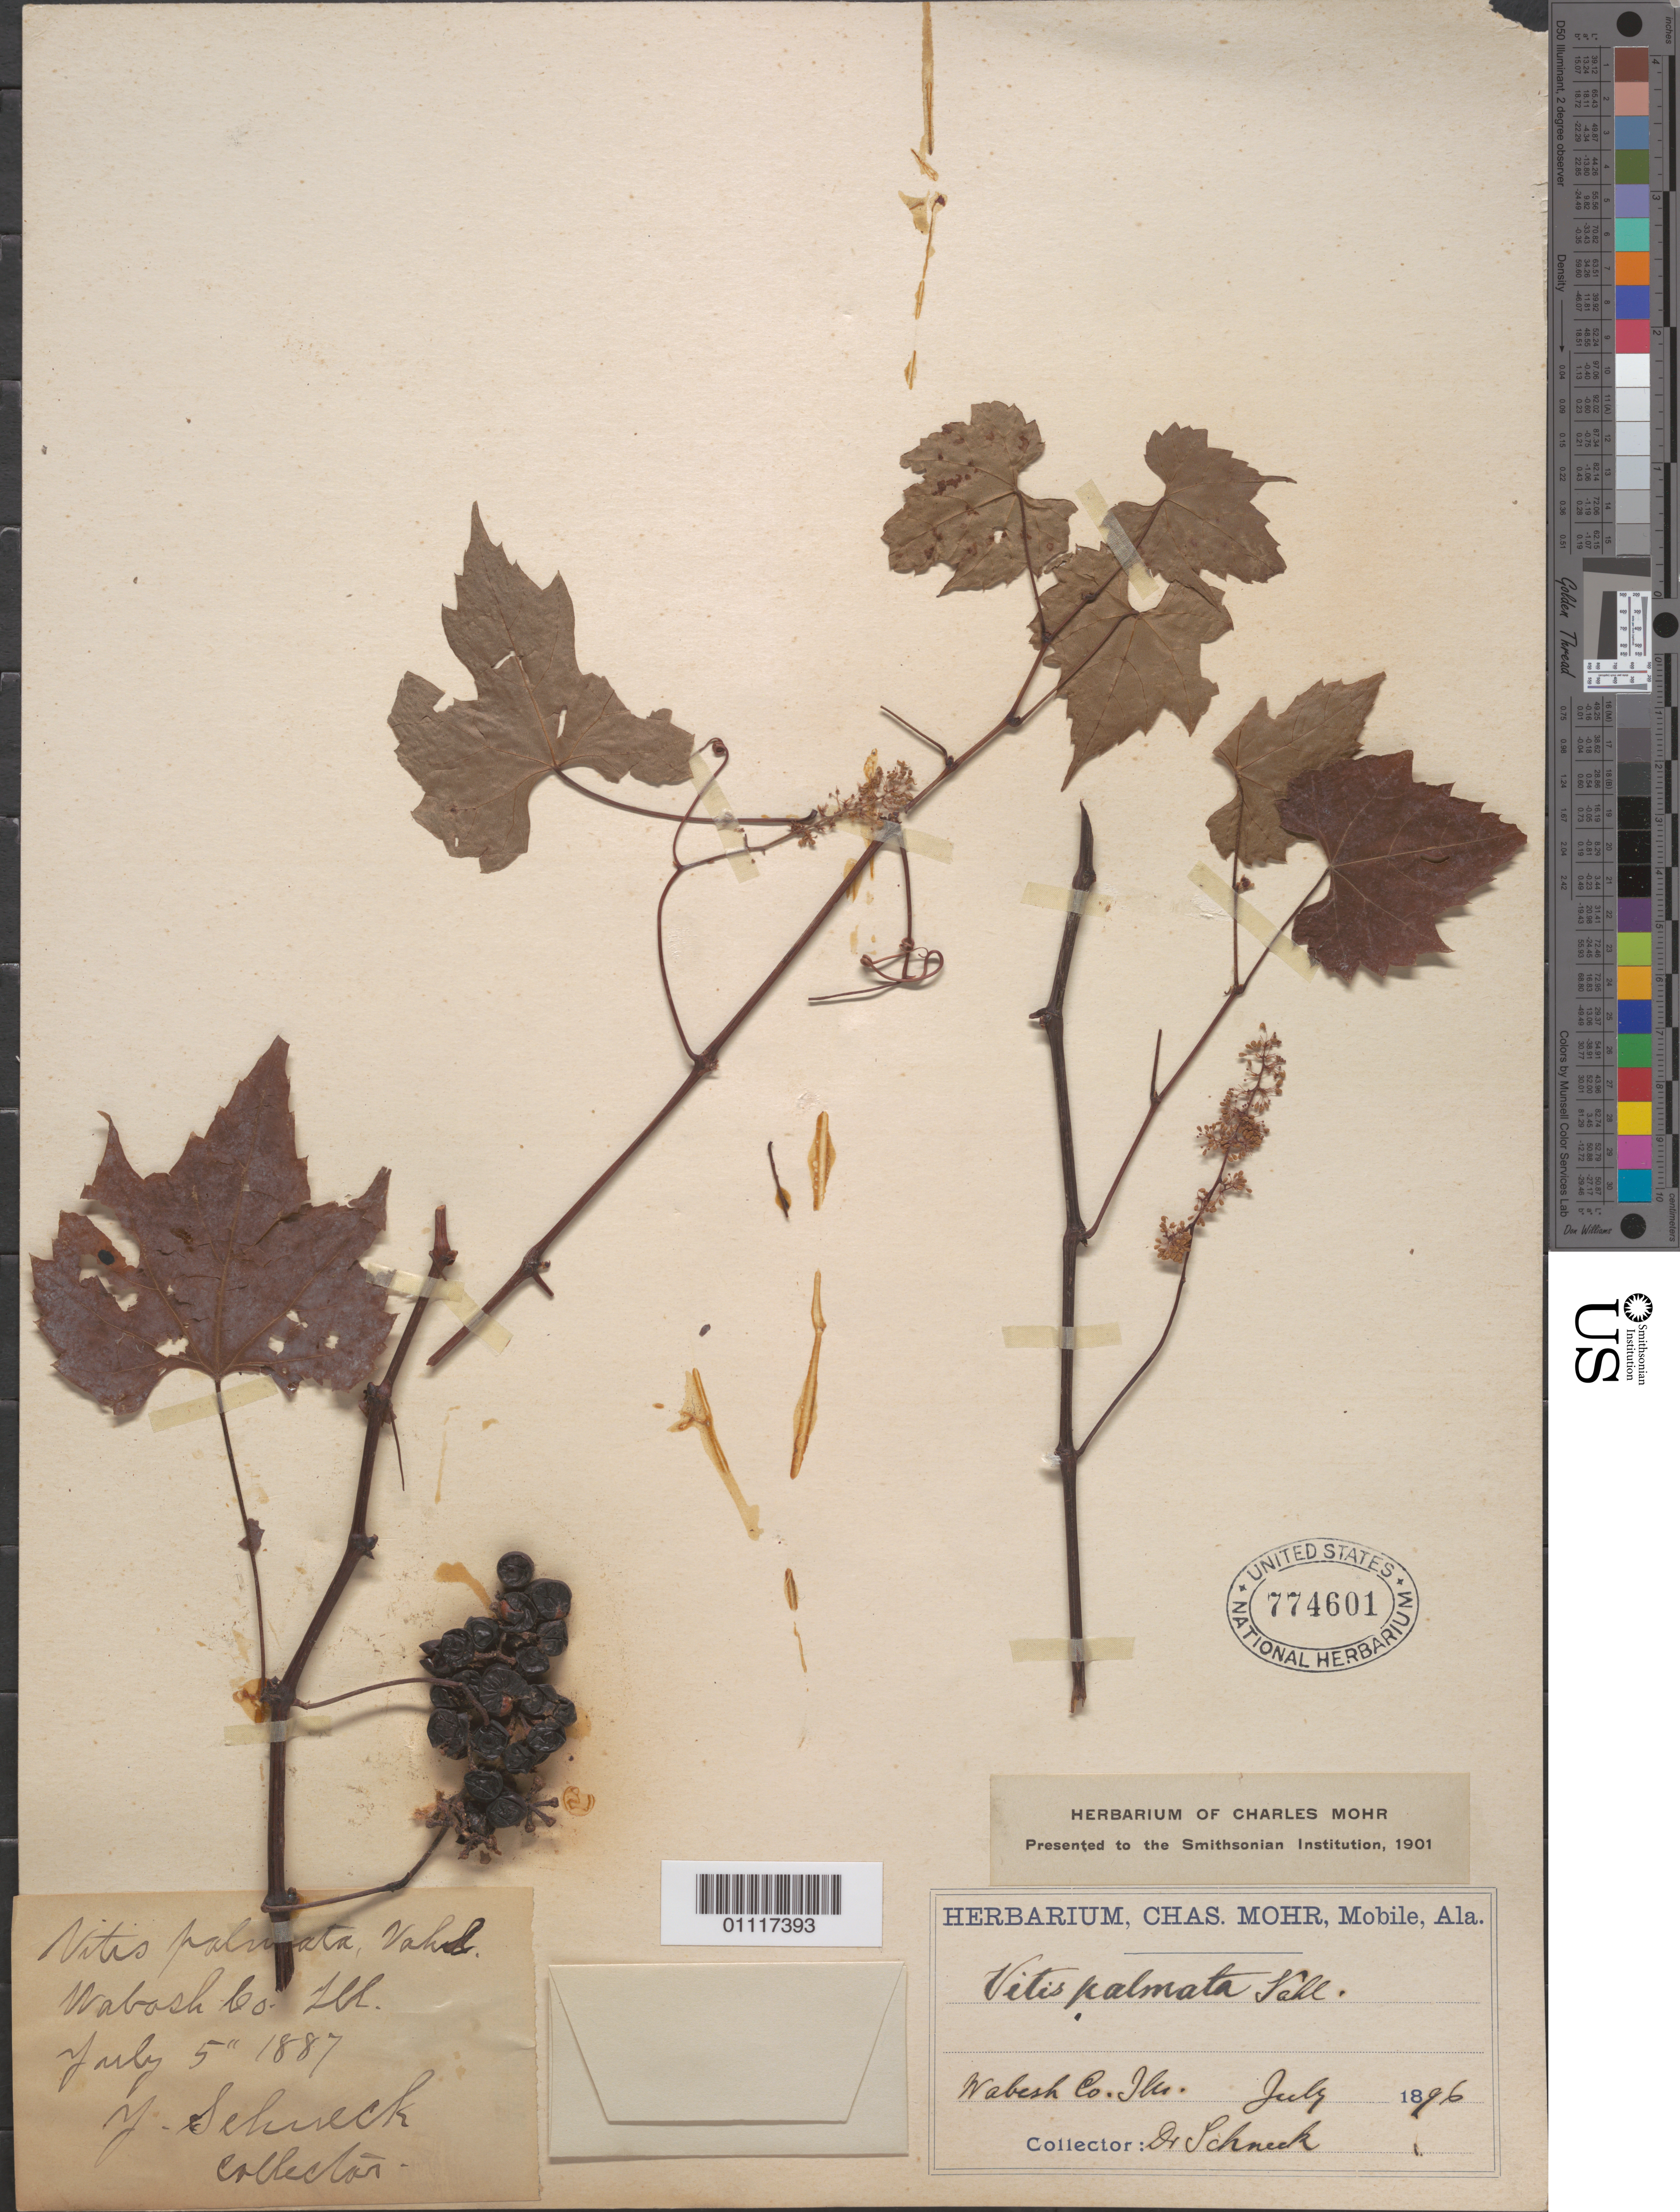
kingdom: Plantae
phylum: Tracheophyta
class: Magnoliopsida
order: Vitales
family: Vitaceae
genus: Vitis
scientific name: Vitis palmata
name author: Vahl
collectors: J. Schneck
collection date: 1887-07-05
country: United States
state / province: Illinois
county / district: Wabash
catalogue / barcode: US 774601